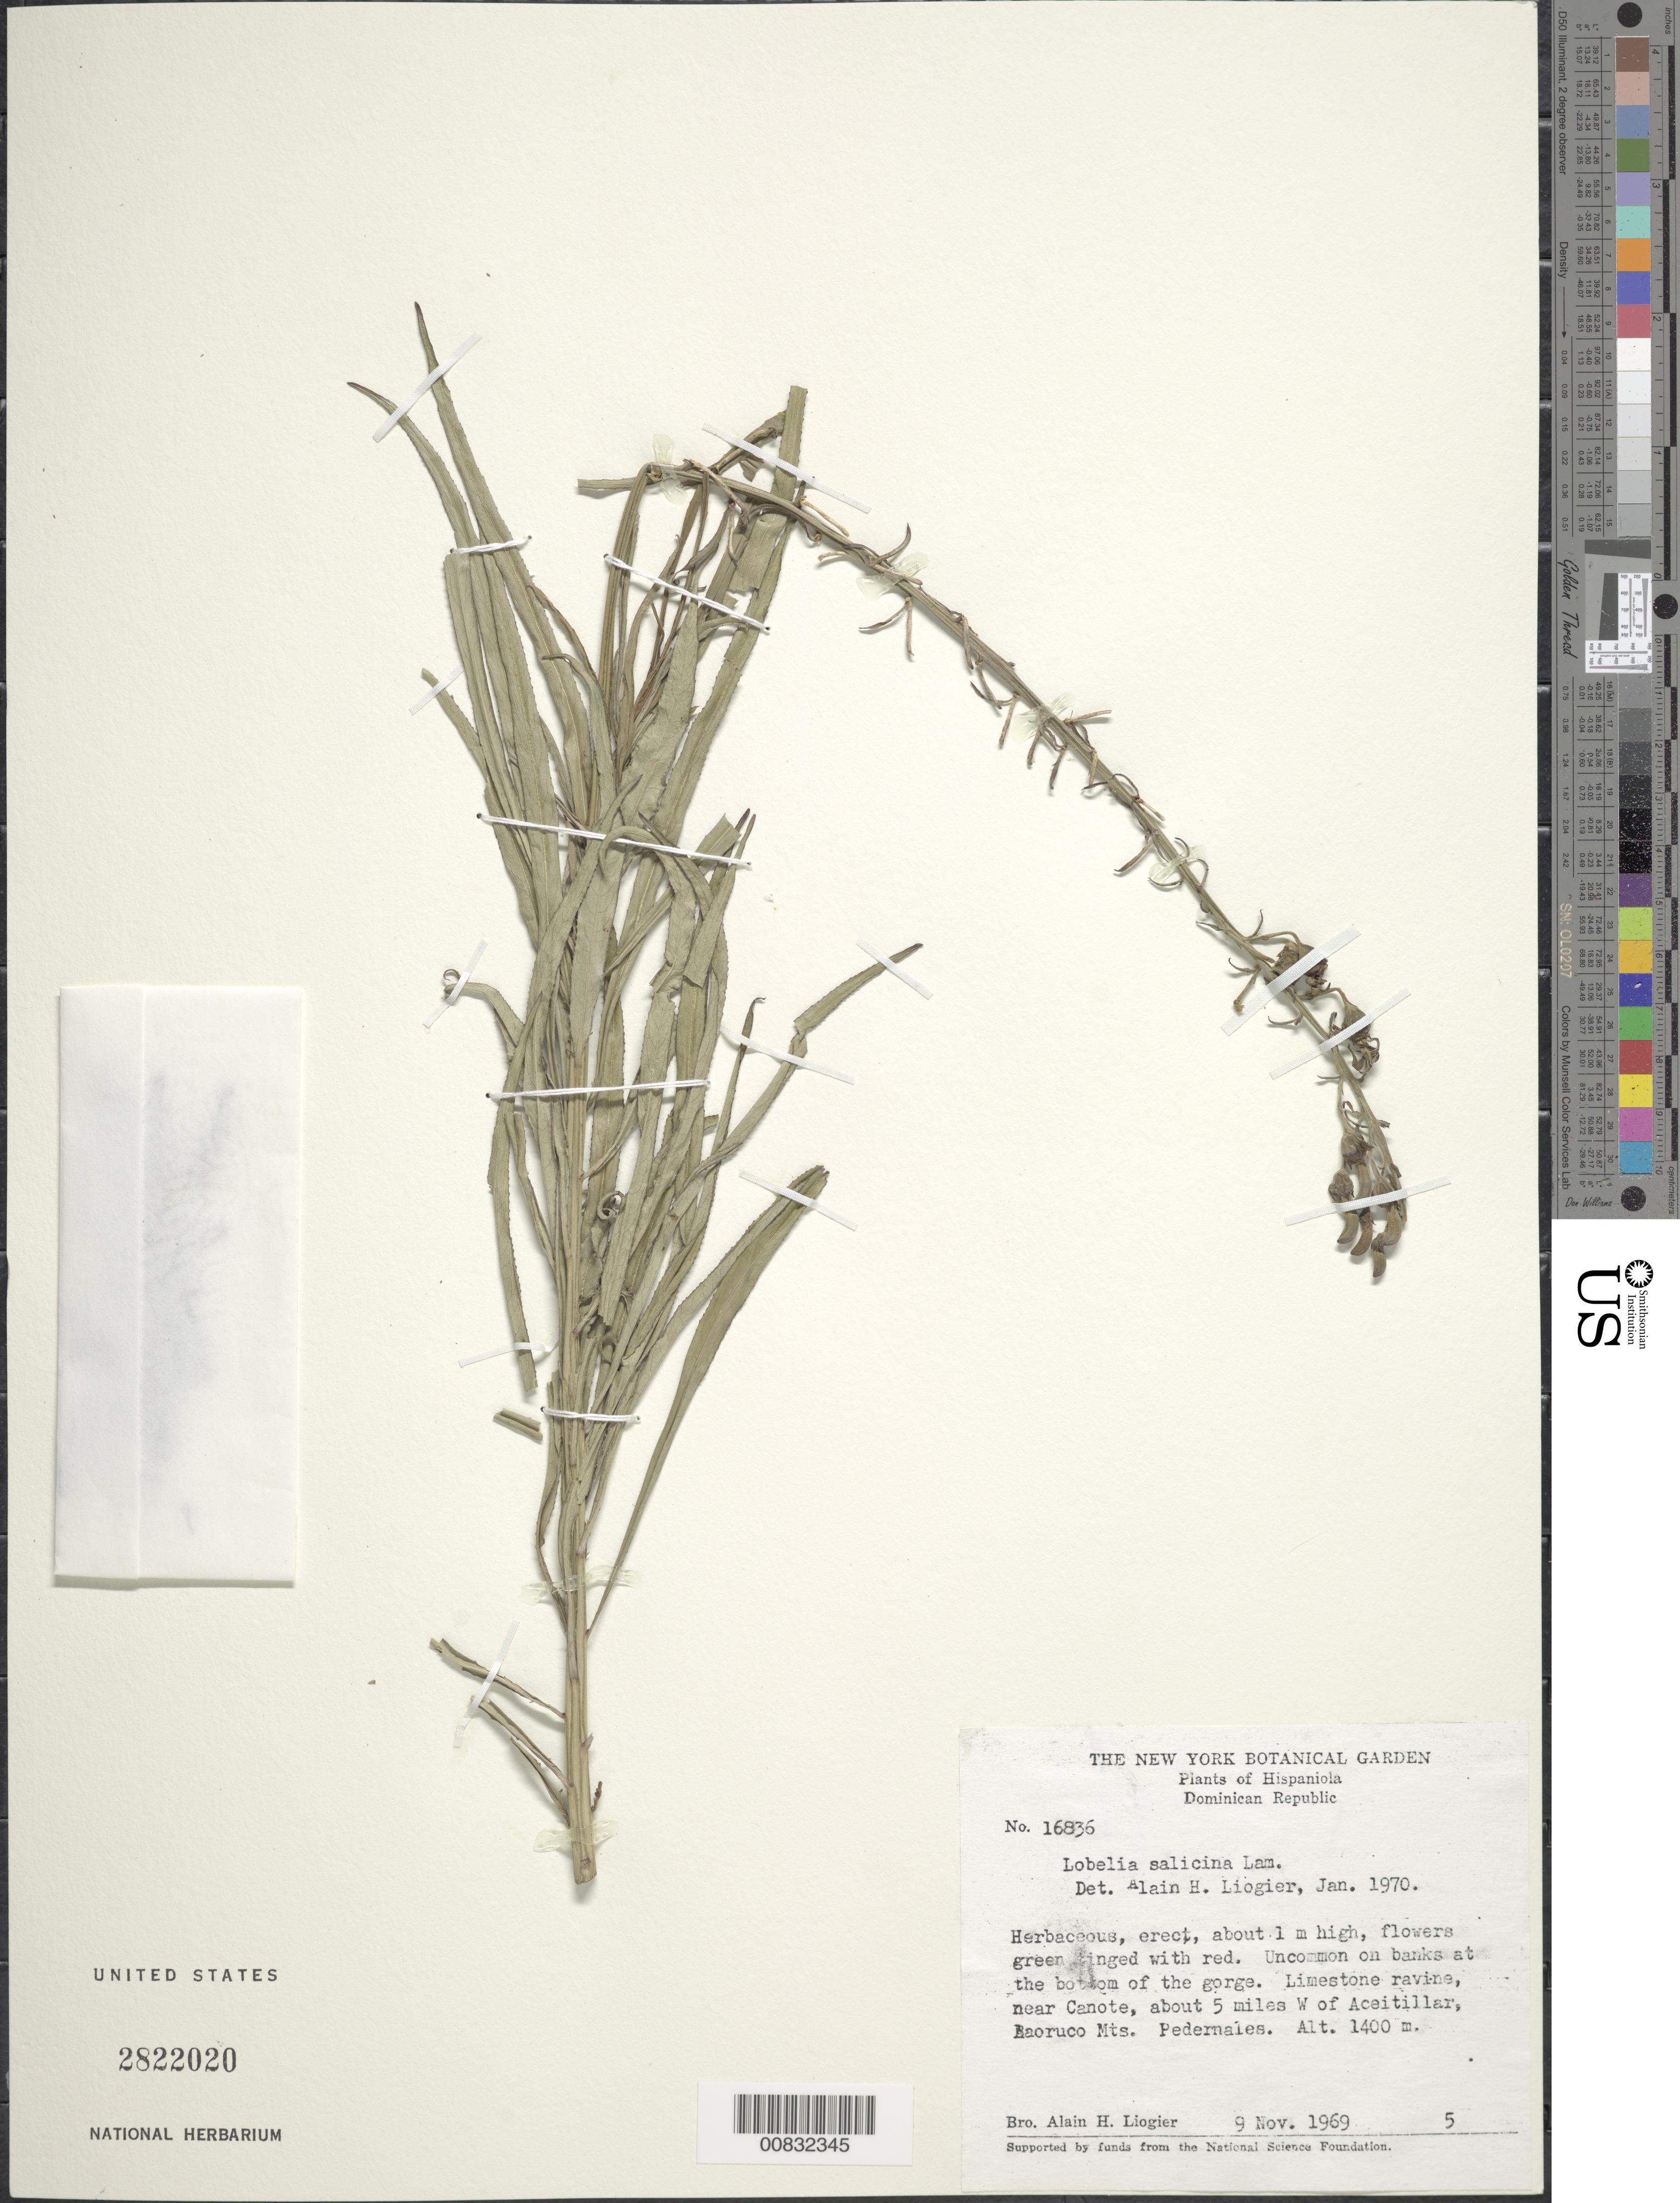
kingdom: Plantae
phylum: Tracheophyta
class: Magnoliopsida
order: Asterales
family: Campanulaceae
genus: Lobelia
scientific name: Lobelia salicina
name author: Lam.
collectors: A. H. Liogier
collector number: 16836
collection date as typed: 09 Nov 1969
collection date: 1969-11-09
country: Dominican Republic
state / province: Pedernales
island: Hispaniola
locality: Near Canote, about 5 miles W of Aceitillar, Baoruco Mts.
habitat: On banks at the bottom of the gorge in a limestone ravine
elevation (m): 1400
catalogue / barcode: US 2822020